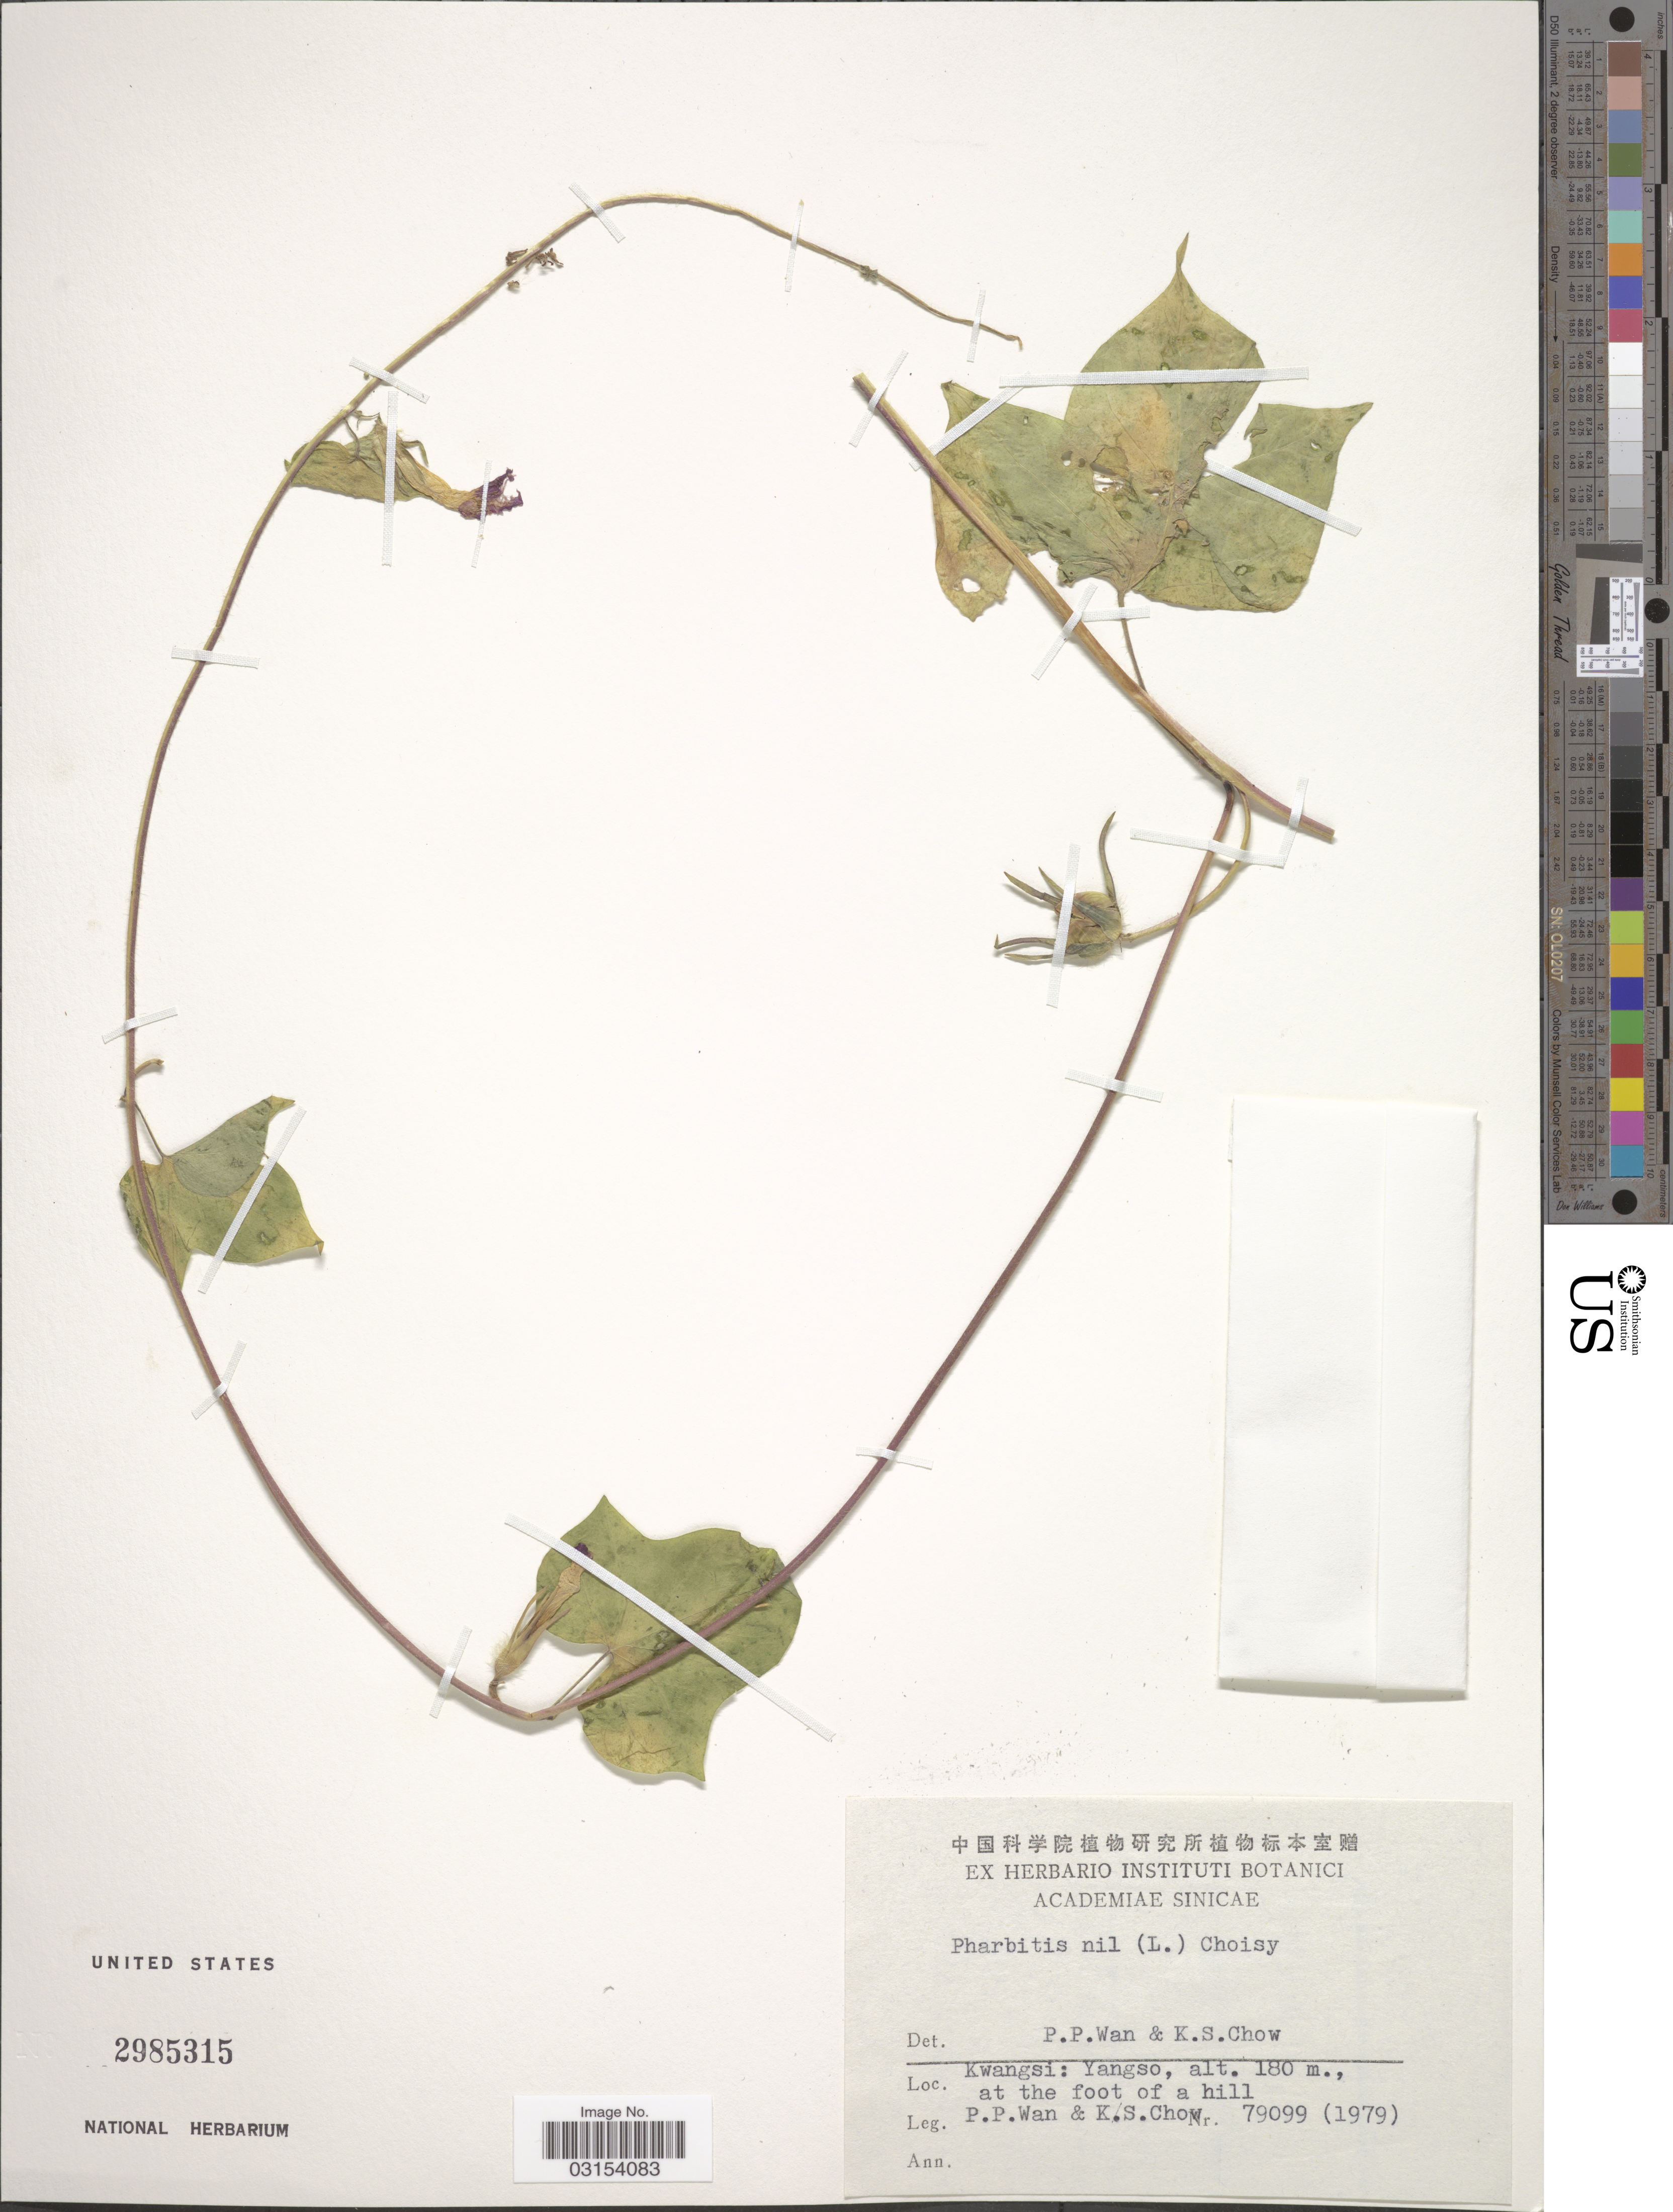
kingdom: Plantae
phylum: Tracheophyta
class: Magnoliopsida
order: Solanales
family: Convolvulaceae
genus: Ipomoea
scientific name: Ipomoea nil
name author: (L.) Roth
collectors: P. Wan & K. S. Chow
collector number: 79099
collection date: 1979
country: China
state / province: Guangxi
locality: Kwangsi: Yangso, at the foot of a hill.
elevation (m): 180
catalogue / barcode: US 2985315